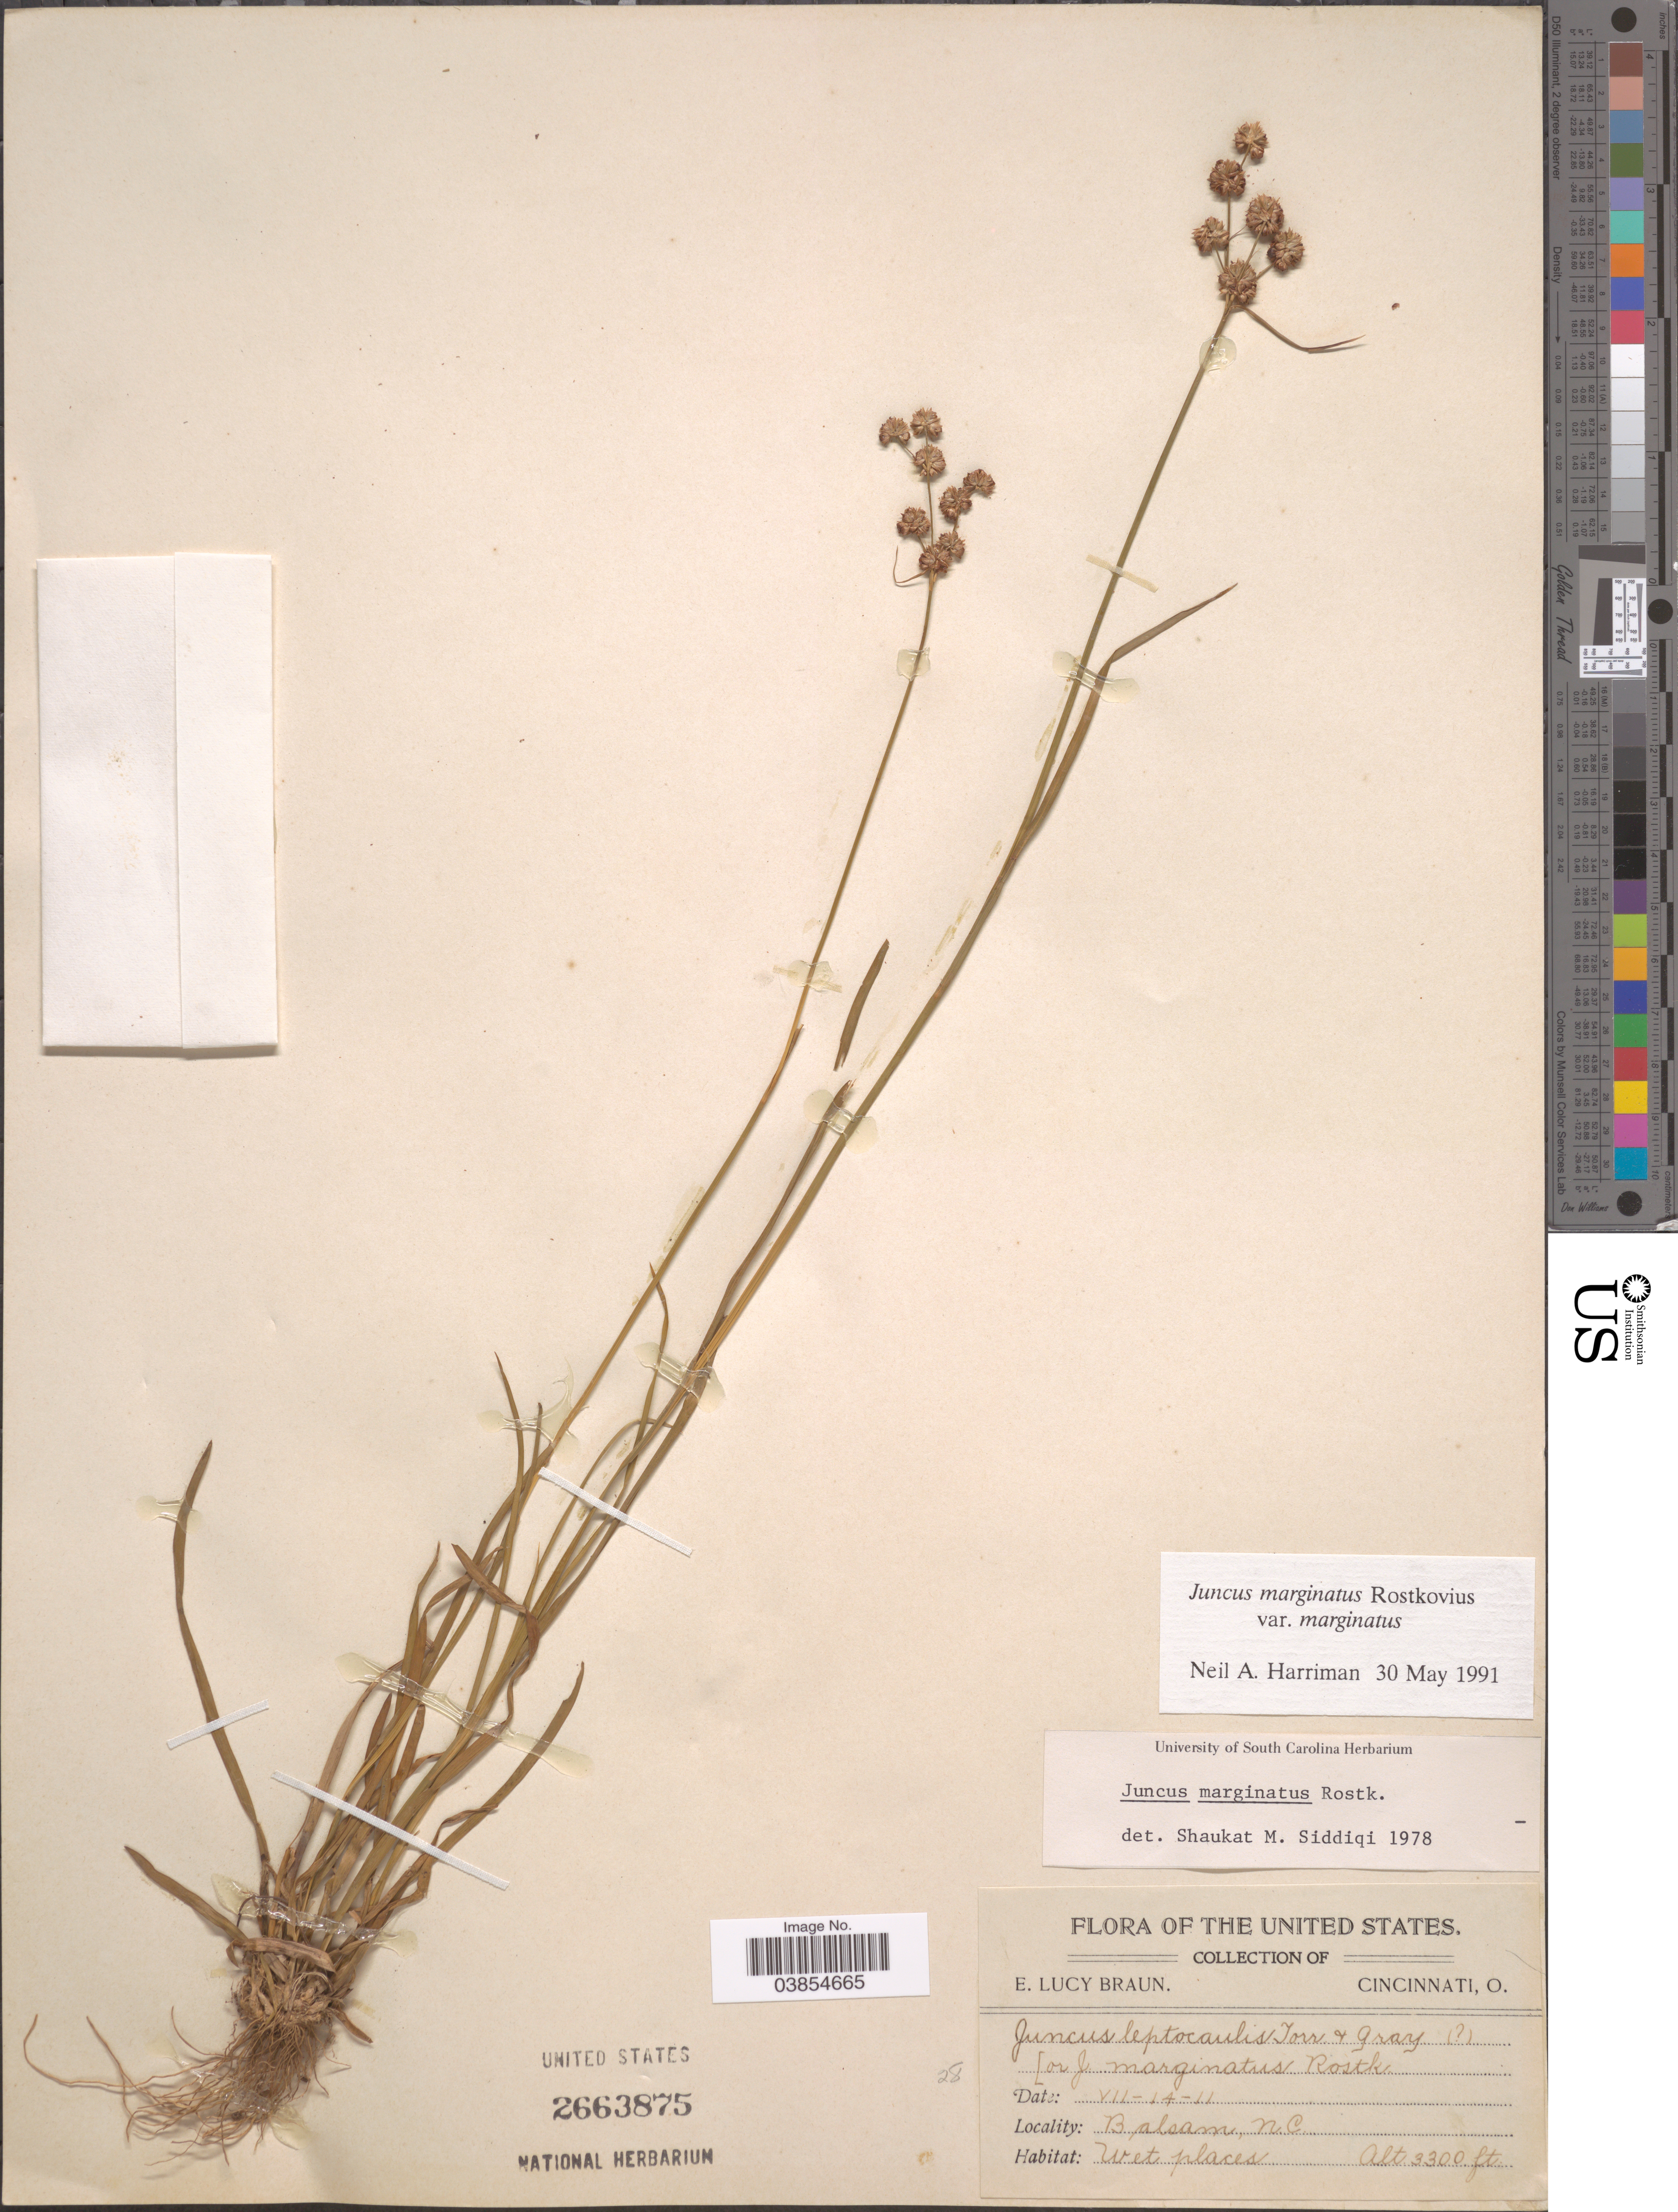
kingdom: Plantae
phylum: Tracheophyta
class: Liliopsida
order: Poales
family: Juncaceae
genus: Juncus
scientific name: Juncus marginatus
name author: Rostk.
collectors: E. L. Braun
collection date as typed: Transcribed d/m/y: 14/7/11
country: United States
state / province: North Carolina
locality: Balsam.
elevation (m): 1006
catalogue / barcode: US 2663875